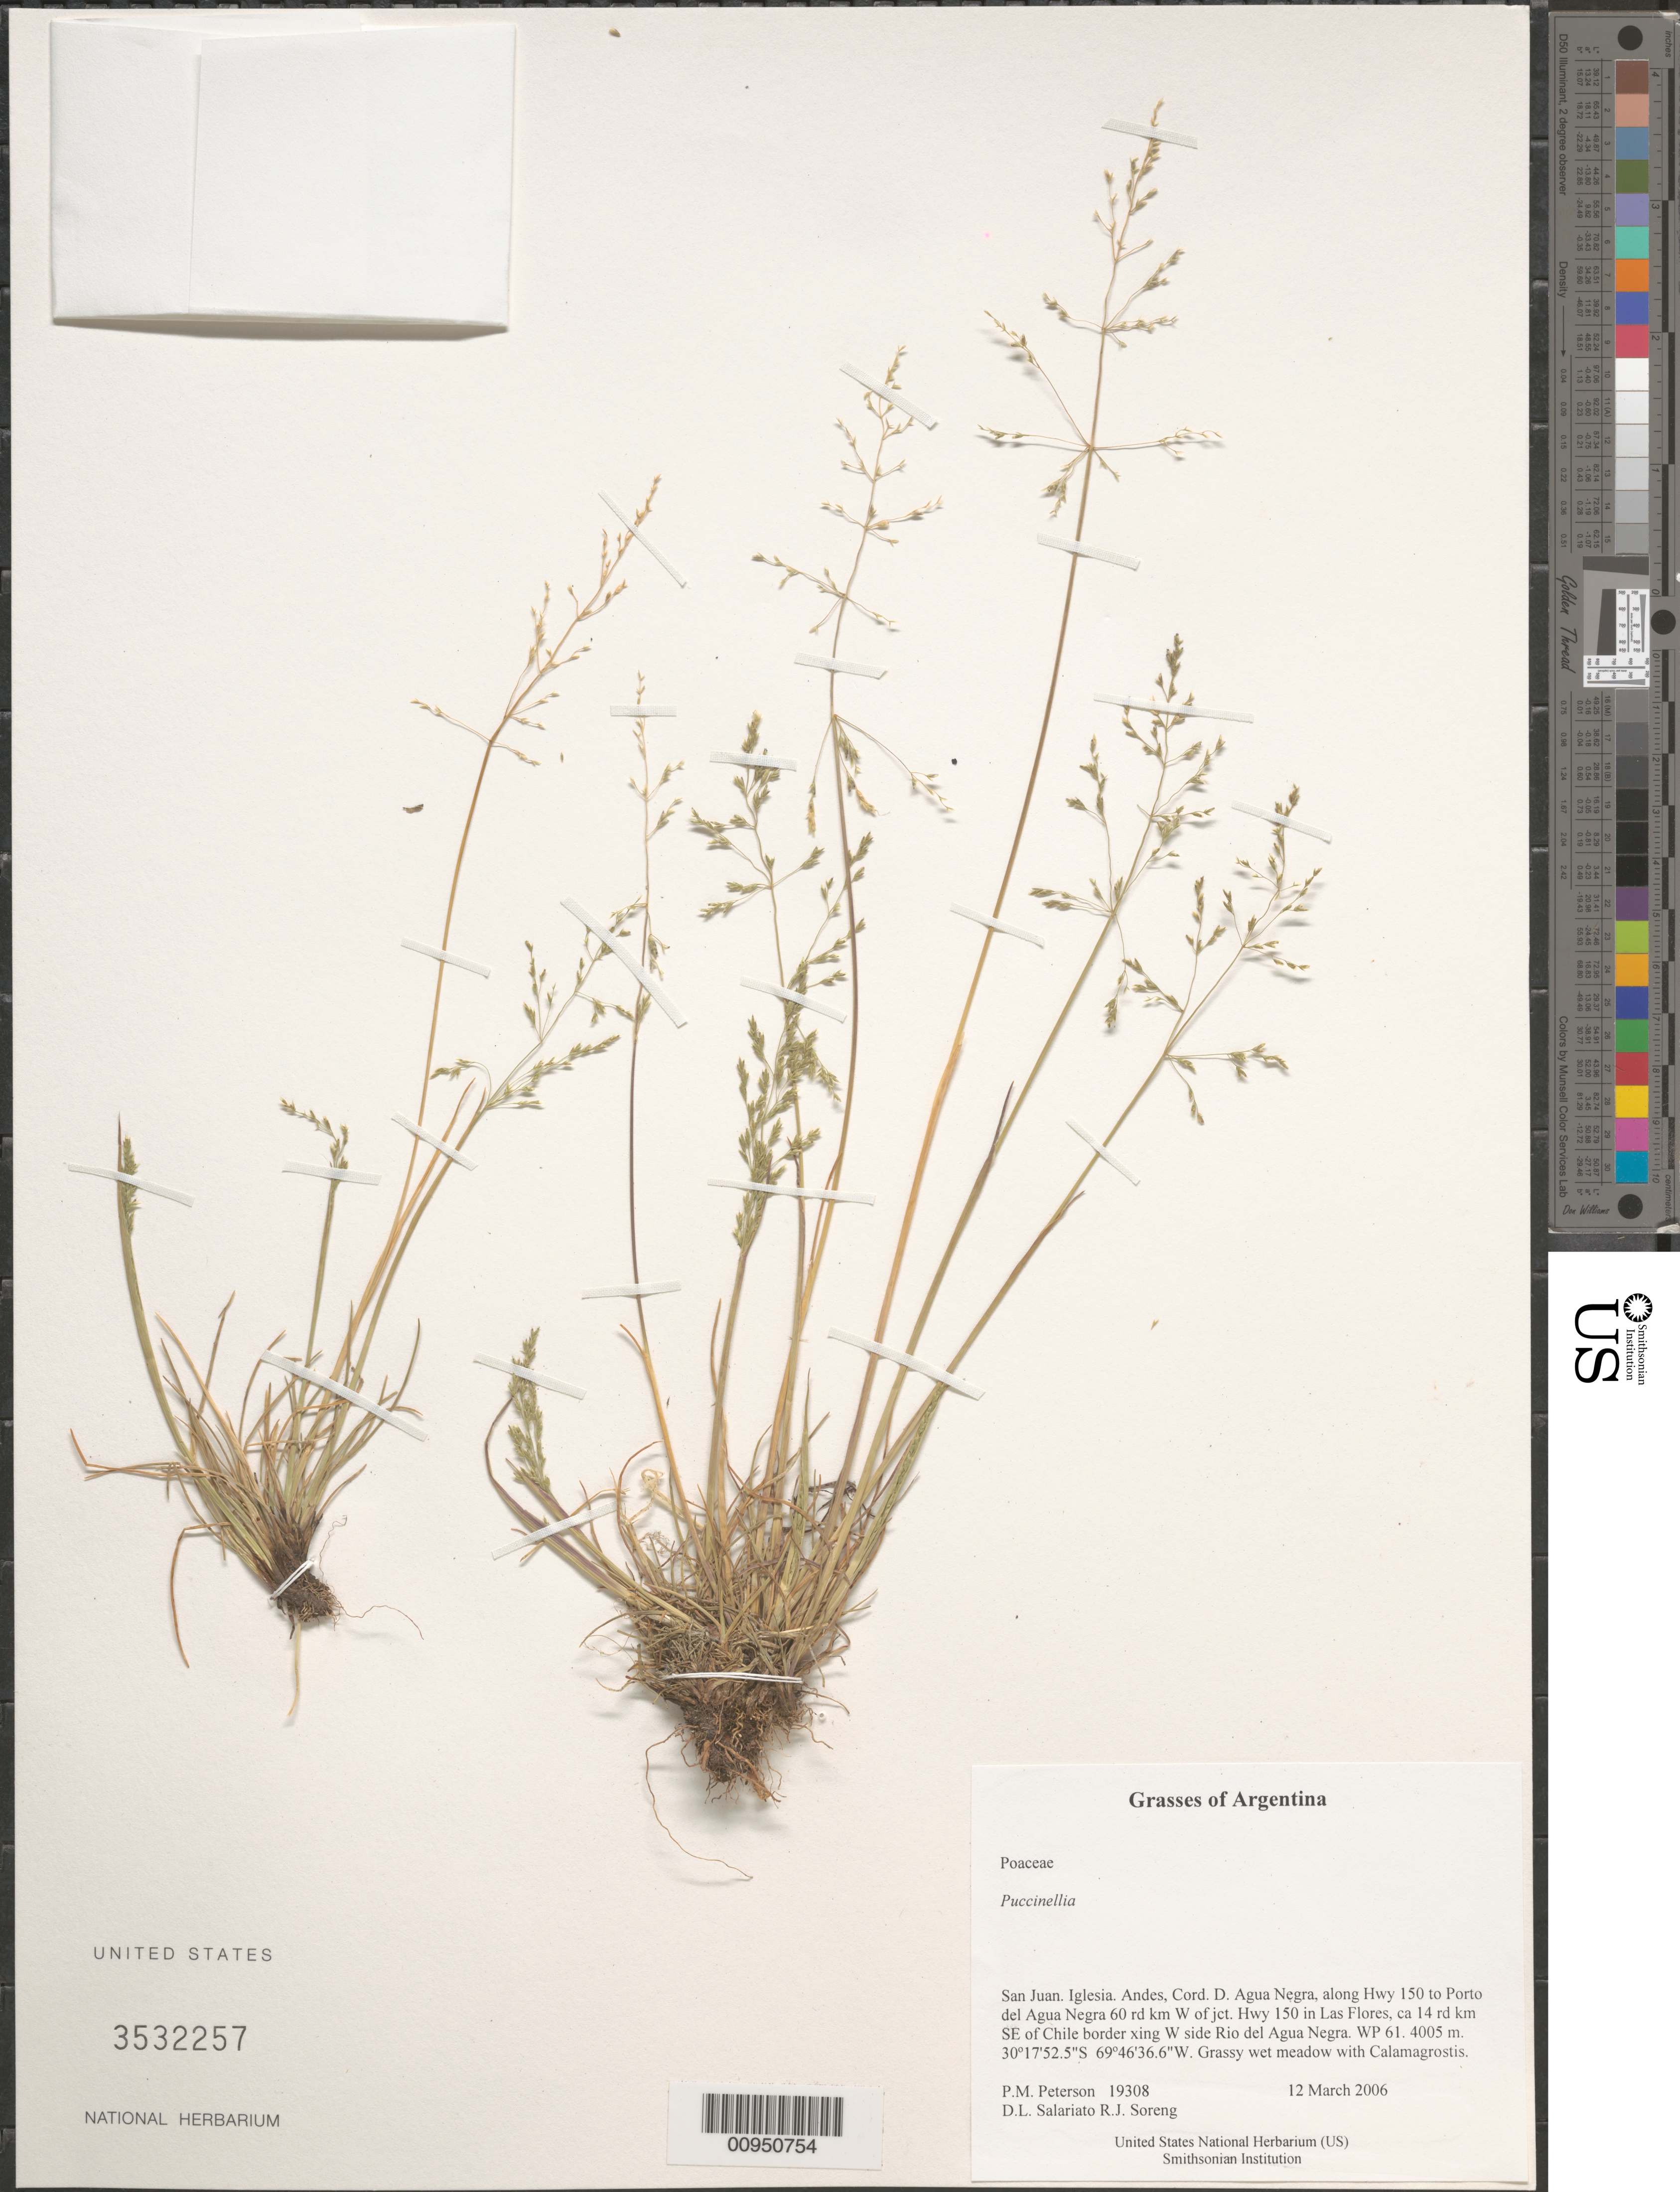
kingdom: Plantae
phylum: Tracheophyta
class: Liliopsida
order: Poales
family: Poaceae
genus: Puccinellia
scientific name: Puccinellia sp.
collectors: P. M. Peterson, R. J. Soreng, D. Salariato & A. Panizza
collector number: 19308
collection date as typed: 12 Mar 2006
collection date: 2006-03-12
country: Argentina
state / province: San Juan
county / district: Iglesia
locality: Andes, Cord. D. Agua Negra, along Hwy 150 to Porto del Agua Negra 60 rd km W of jct. Hwy 150 in Las Flores, ca 14 rd km SE of Chile border xing W side Rio del Agua Negra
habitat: Grassy wet meadow with Calamagrostis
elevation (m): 4005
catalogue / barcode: US 3532257